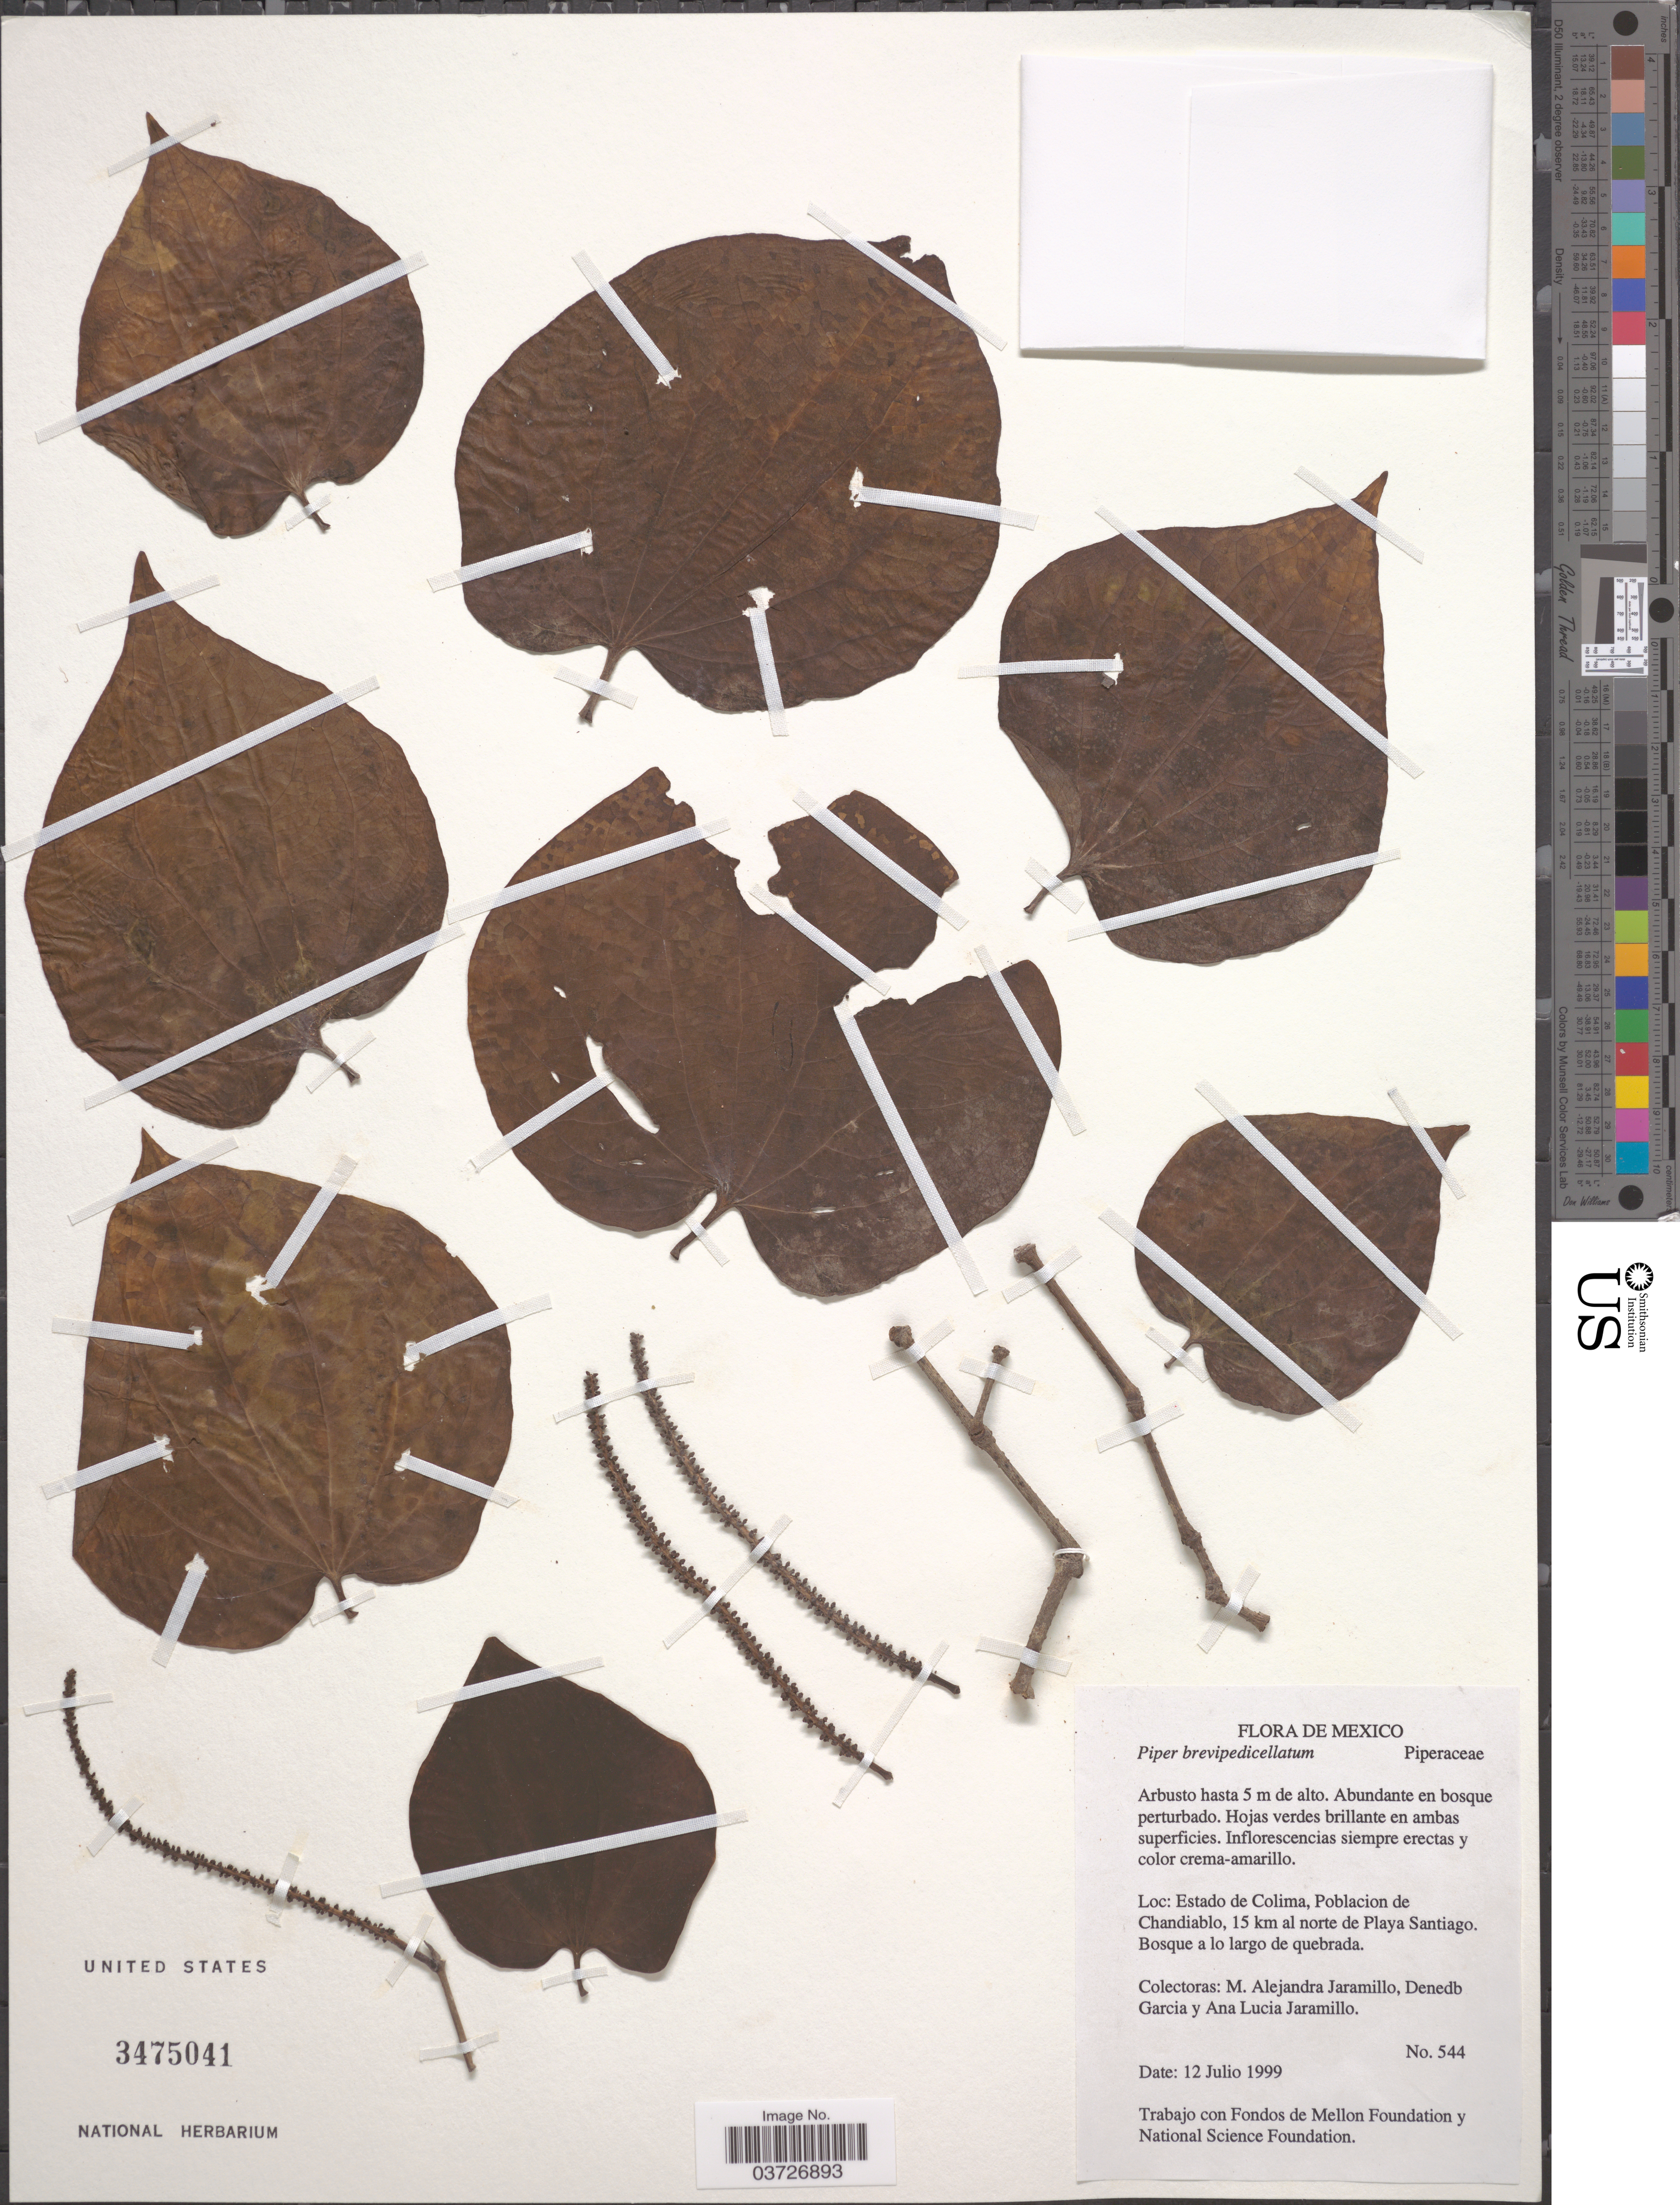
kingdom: Plantae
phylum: Tracheophyta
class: Magnoliopsida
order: Piperales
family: Piperaceae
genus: Piper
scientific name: Piper brevipedicellatum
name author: Bornst.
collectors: M. A. Jaramillo, D. Garcia & A. Jaramillo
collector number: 544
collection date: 1999-07-12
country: Mexico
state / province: Colima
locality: Poblacion de Chandiablo, 15 km al norte de Playa Santiago.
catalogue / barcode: US 3475041